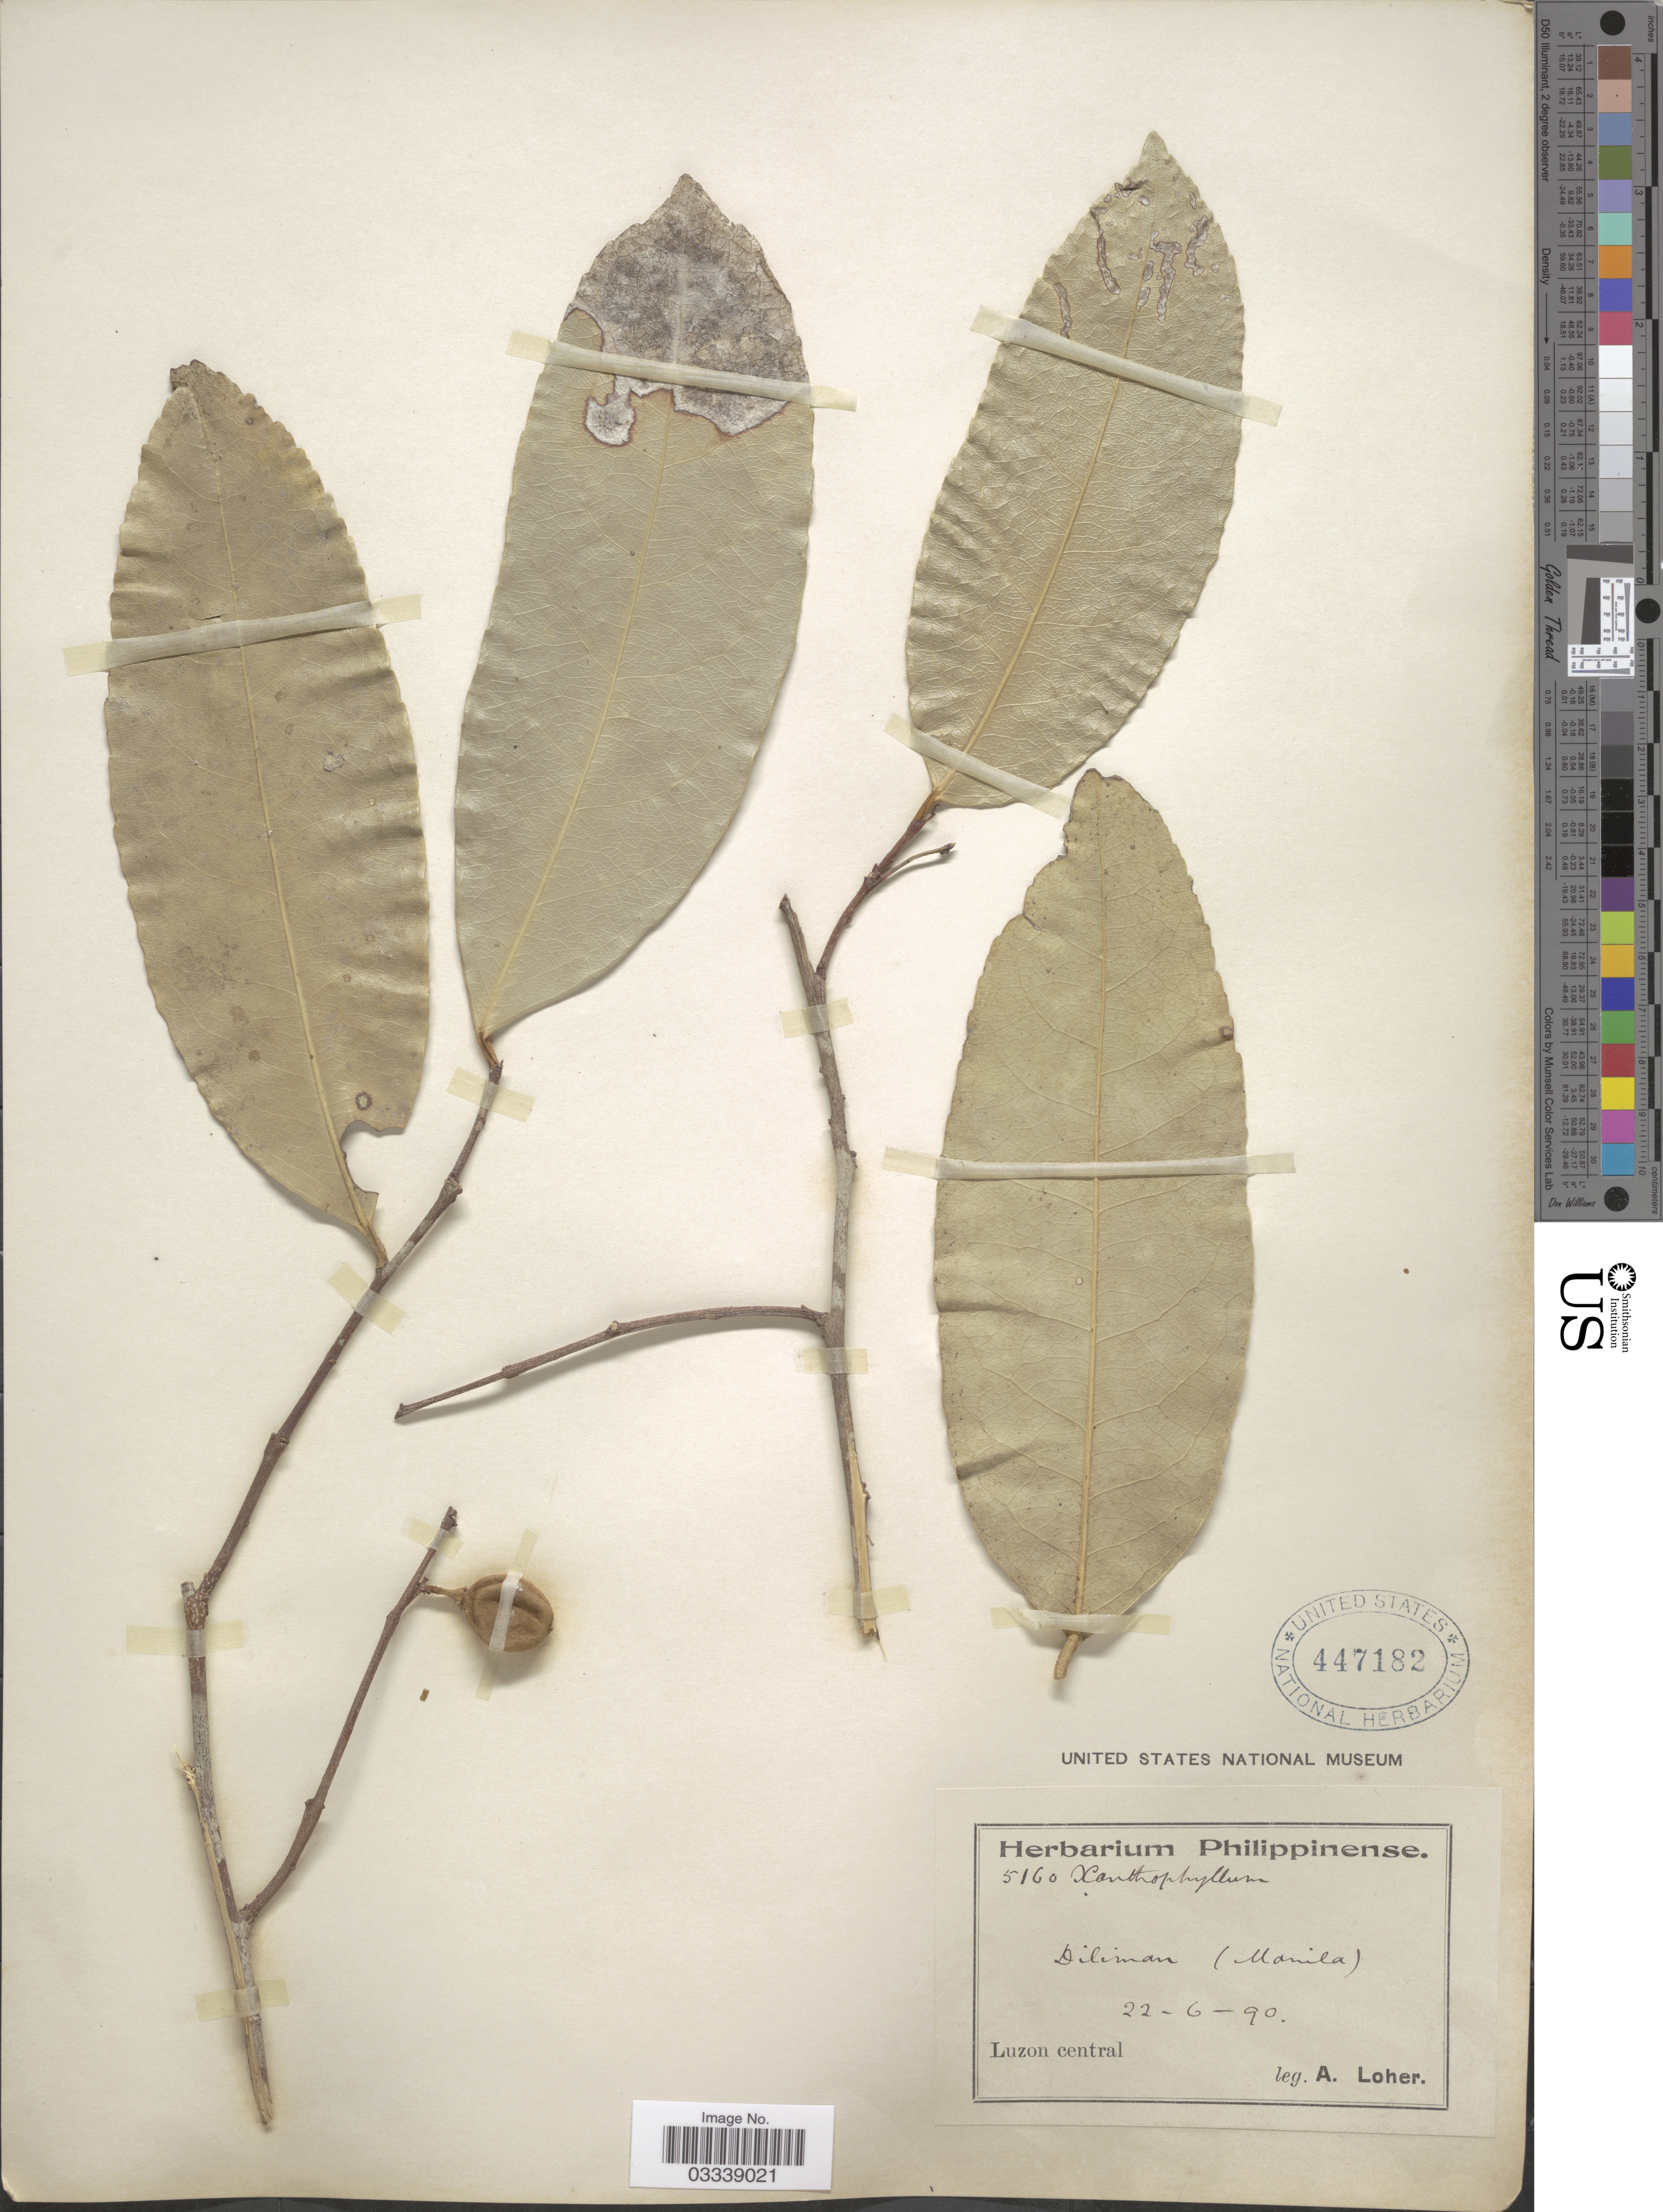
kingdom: Plantae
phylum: Tracheophyta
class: Magnoliopsida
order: Fabales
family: Polygalaceae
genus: Xanthophyllum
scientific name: Xanthophyllum sp.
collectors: A. Loher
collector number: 5160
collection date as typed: Transcribed d/m/y: 22/6/90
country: Philippines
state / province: Central Luzon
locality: Diliman (Manila). Luzon central.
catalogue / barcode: US 447182